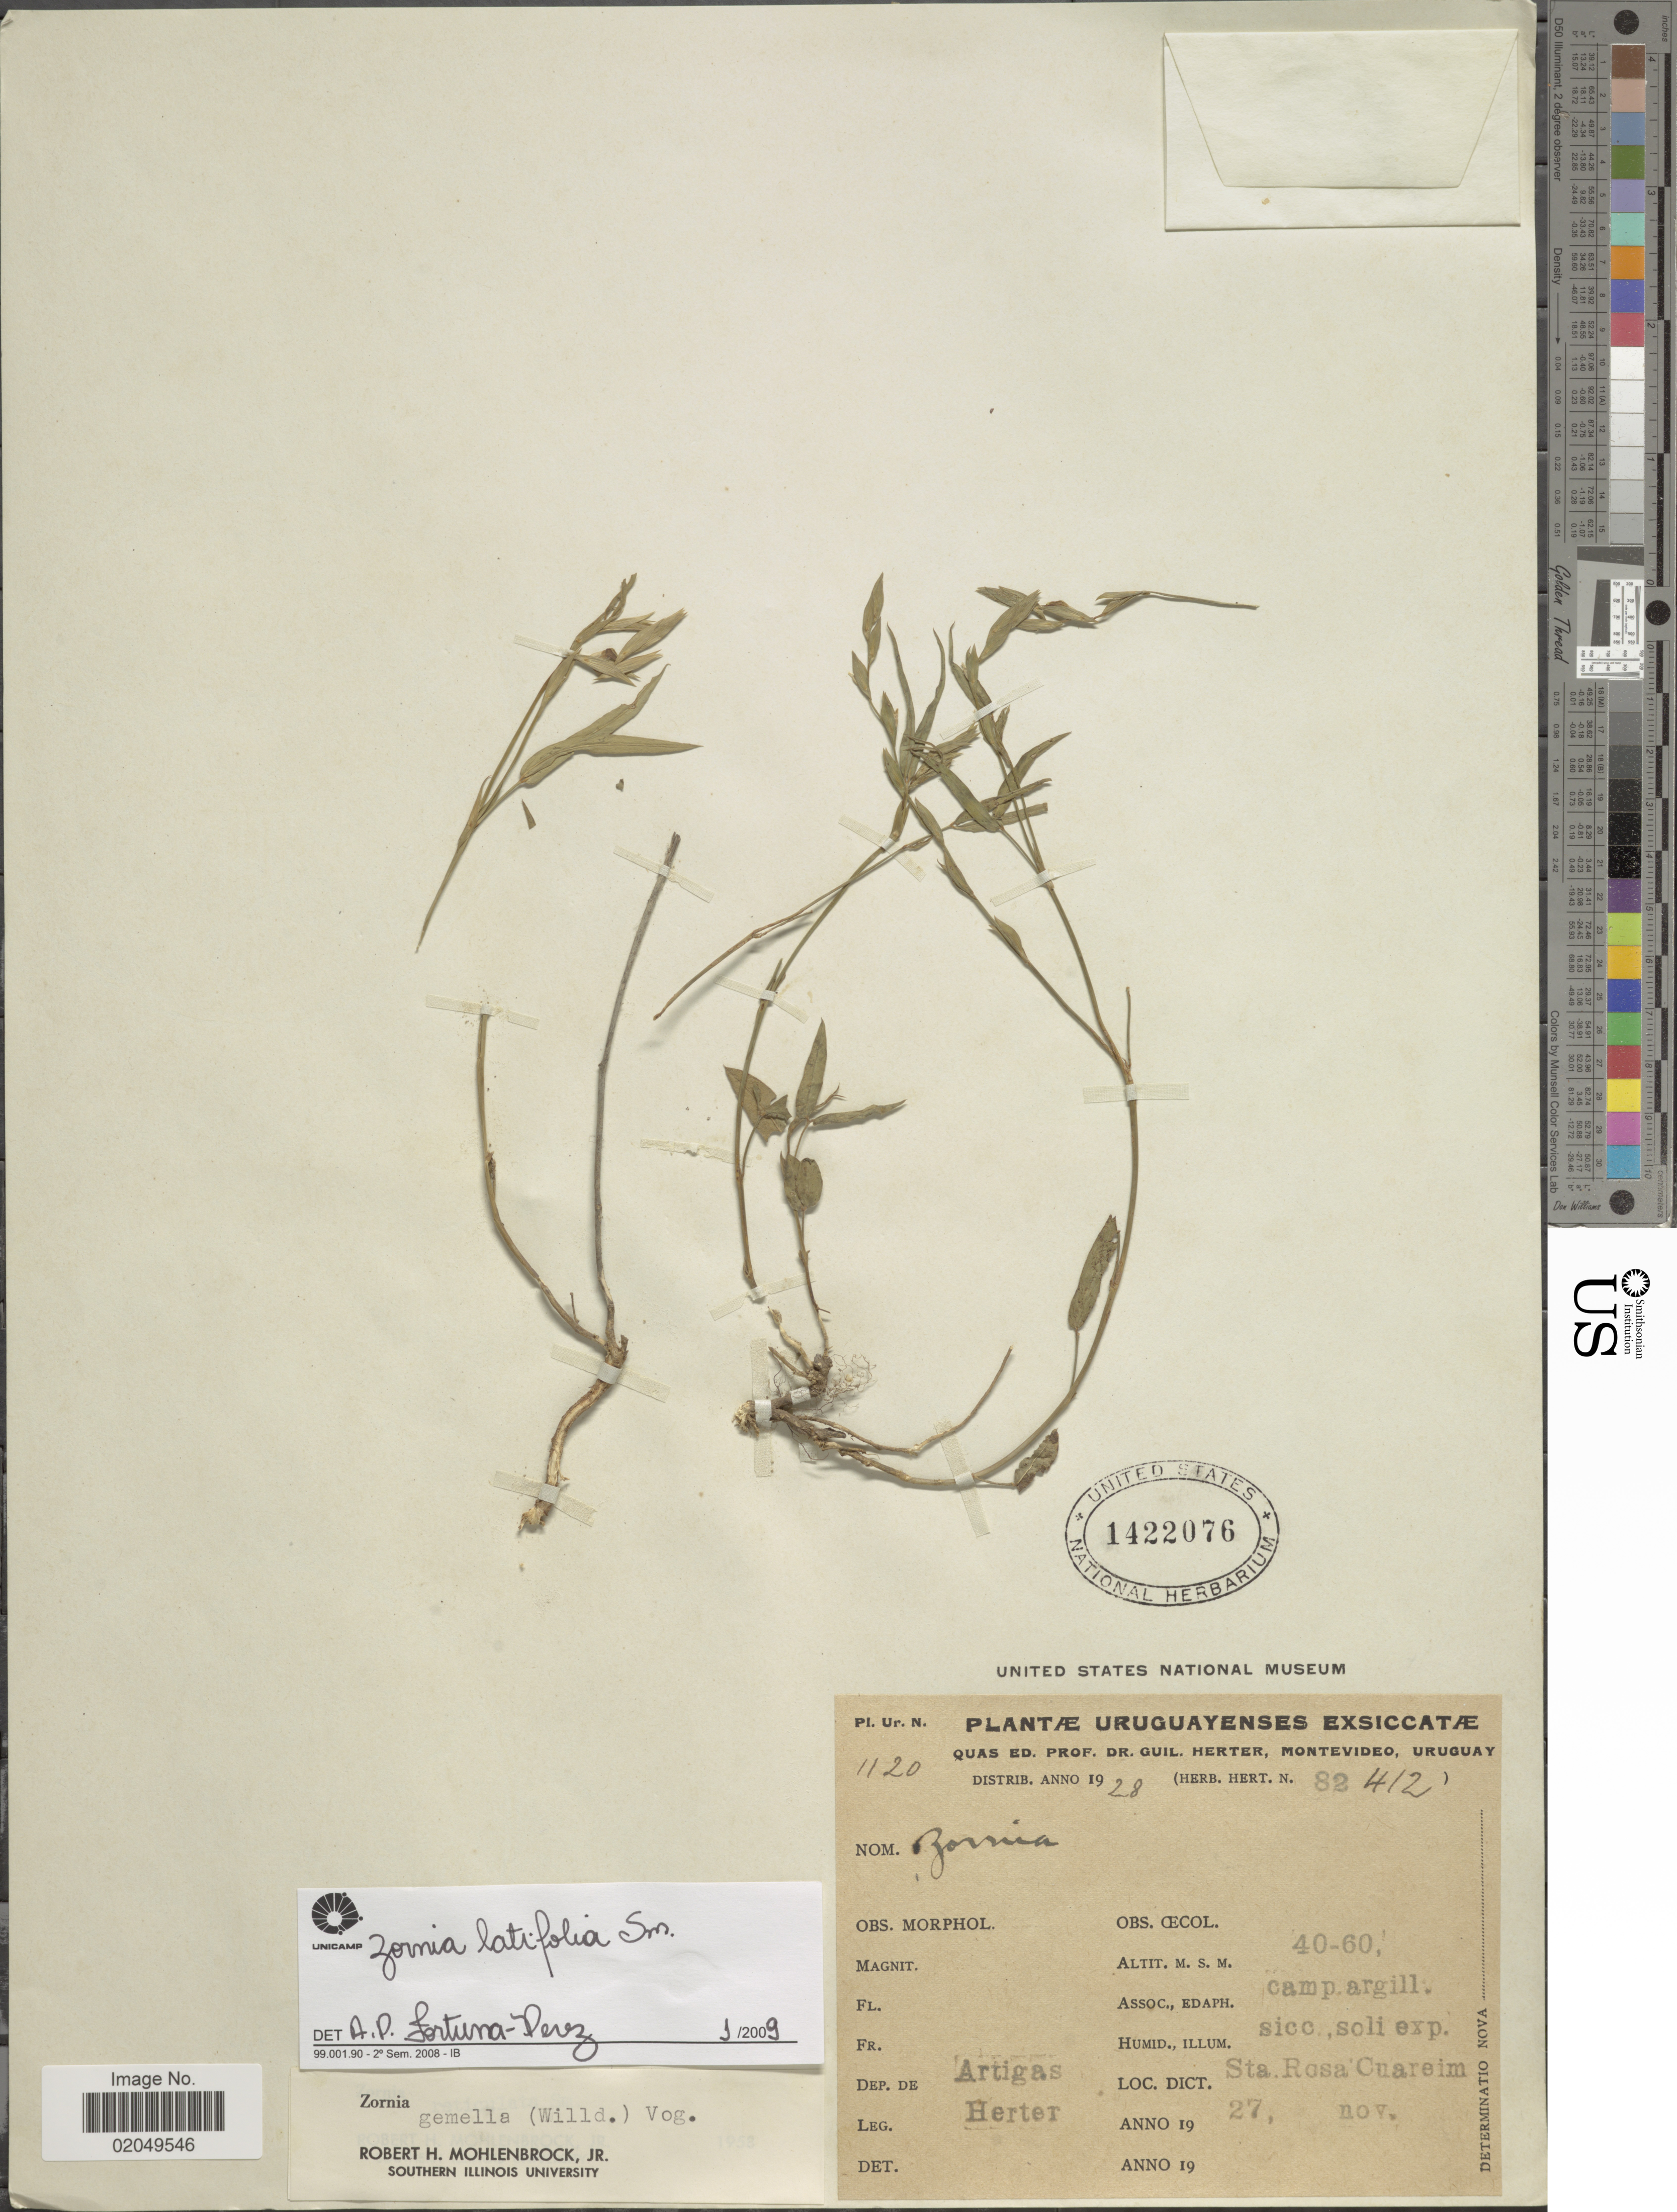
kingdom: Plantae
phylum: Tracheophyta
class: Magnoliopsida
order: Fabales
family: Fabaceae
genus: Zornia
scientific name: Zornia latifolia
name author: Sm.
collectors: G. Herter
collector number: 1120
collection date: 1928-11-27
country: Uruguay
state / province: Artigas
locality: Sta. Rosa Cuareim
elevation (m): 40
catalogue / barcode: US 1422076